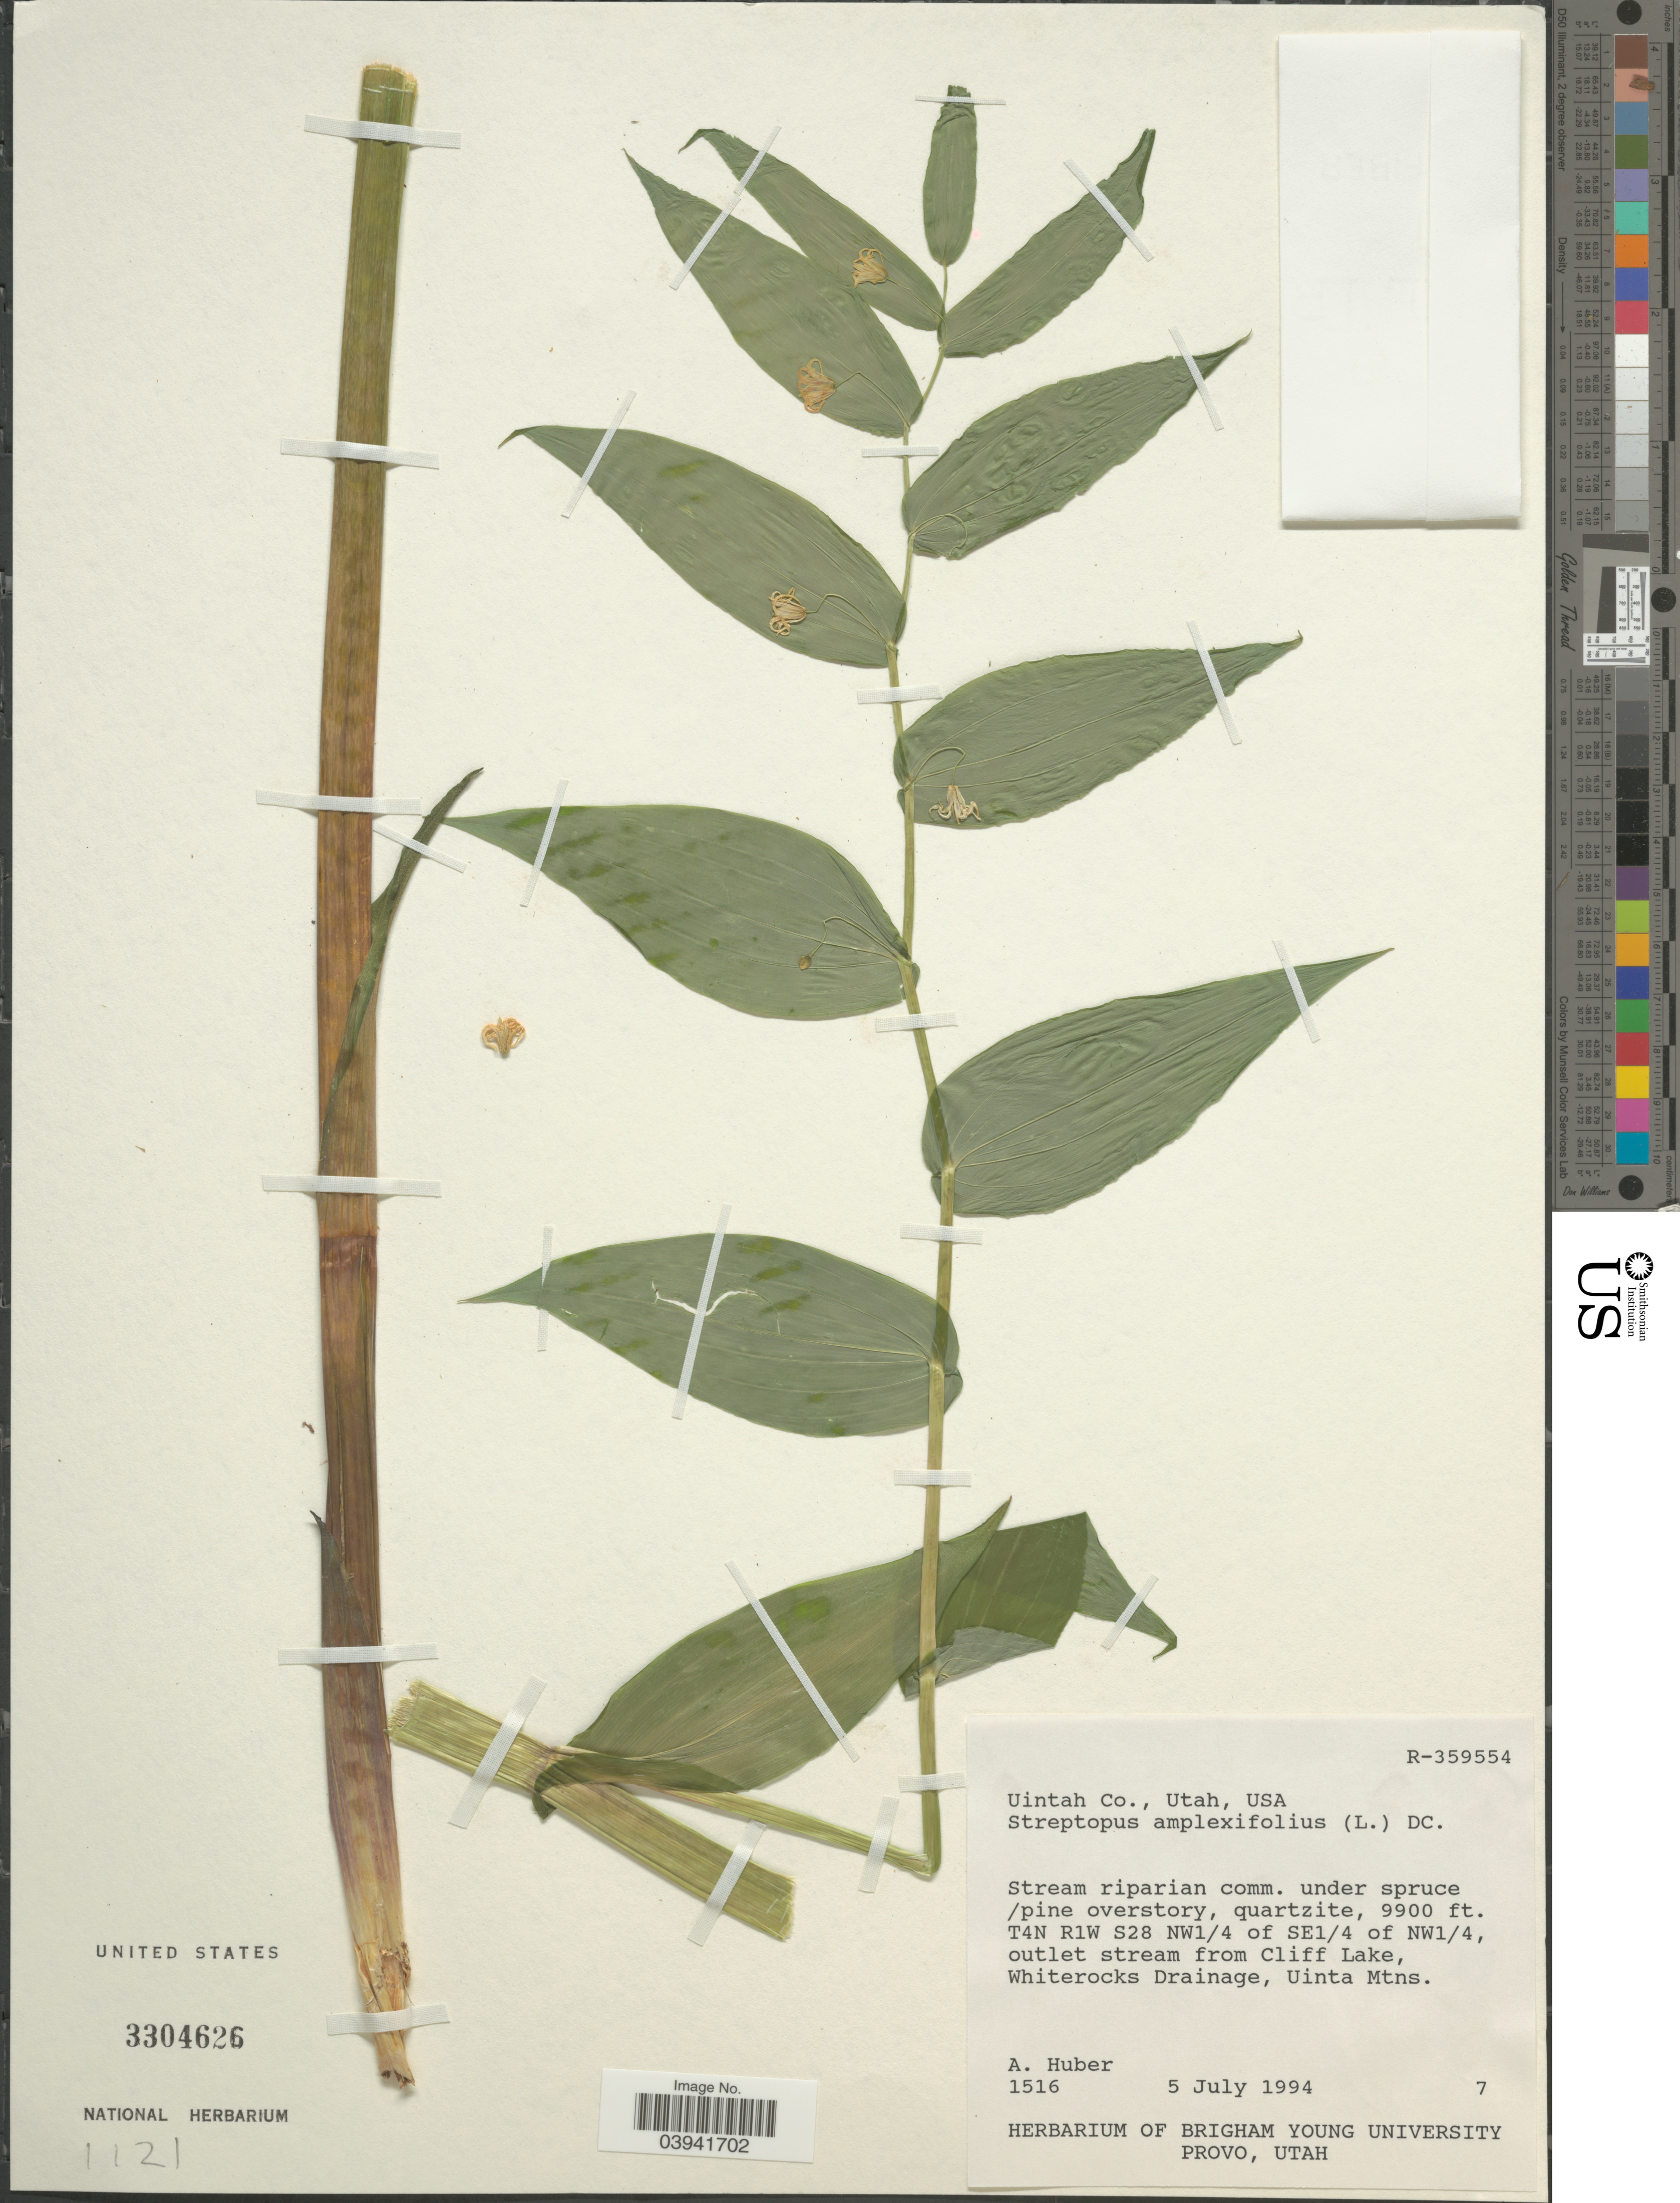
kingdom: Plantae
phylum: Tracheophyta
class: Liliopsida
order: Liliales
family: Liliaceae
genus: Streptopus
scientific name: Streptopus amplexifolius var. americanus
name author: Schult. & Schult. f.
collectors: A. Huber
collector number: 1516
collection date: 1994-07-05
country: United States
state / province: Utah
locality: Uintah Co. T4N R1W S28 NW¼ of SE¼ of NW¼, outlet stream from Cliff Lake, Whiterocks Drainage, Uinta Mtns.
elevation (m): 3018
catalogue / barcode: US 3304626